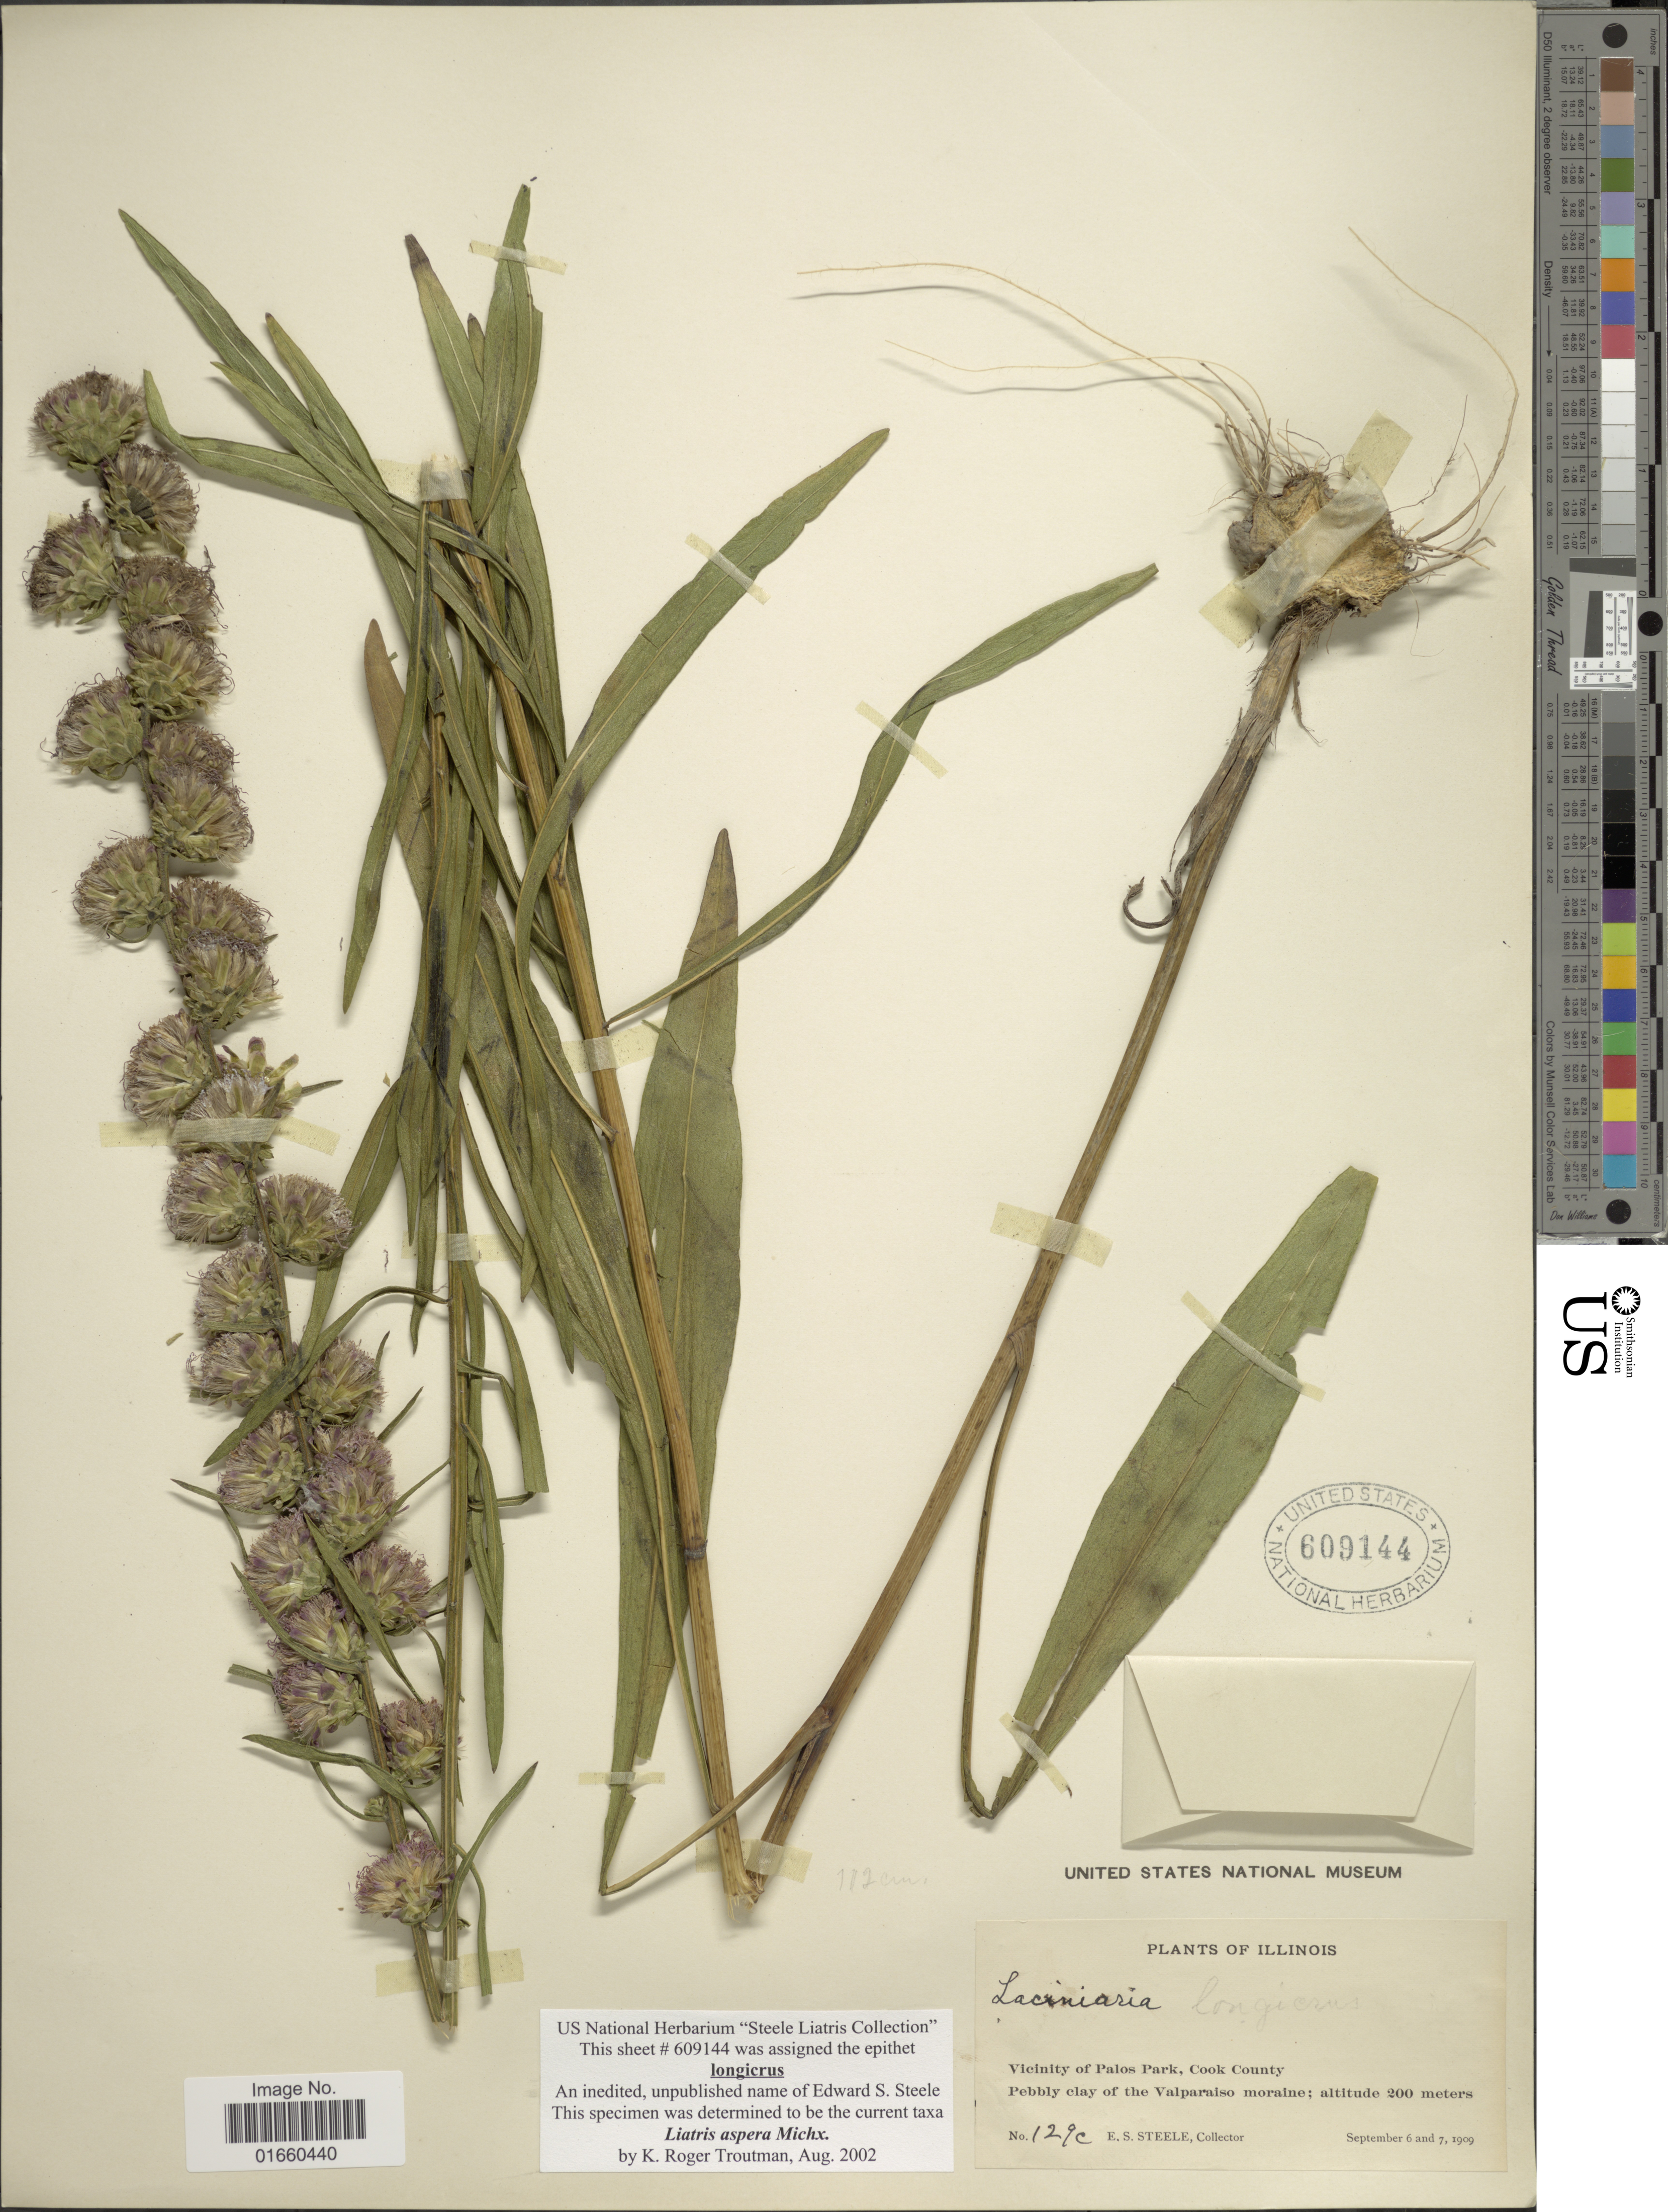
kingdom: Plantae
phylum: Tracheophyta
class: Magnoliopsida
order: Asterales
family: Asteraceae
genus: Liatris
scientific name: Liatris aspera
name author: Michx.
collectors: E. Steele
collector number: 129c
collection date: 1909-09-06/1909-09-07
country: United States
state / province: Illinois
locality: Vicinity of Palos Park, Cook County, Pebbly clay of the Valparaiso moraine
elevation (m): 200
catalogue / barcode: US 609144